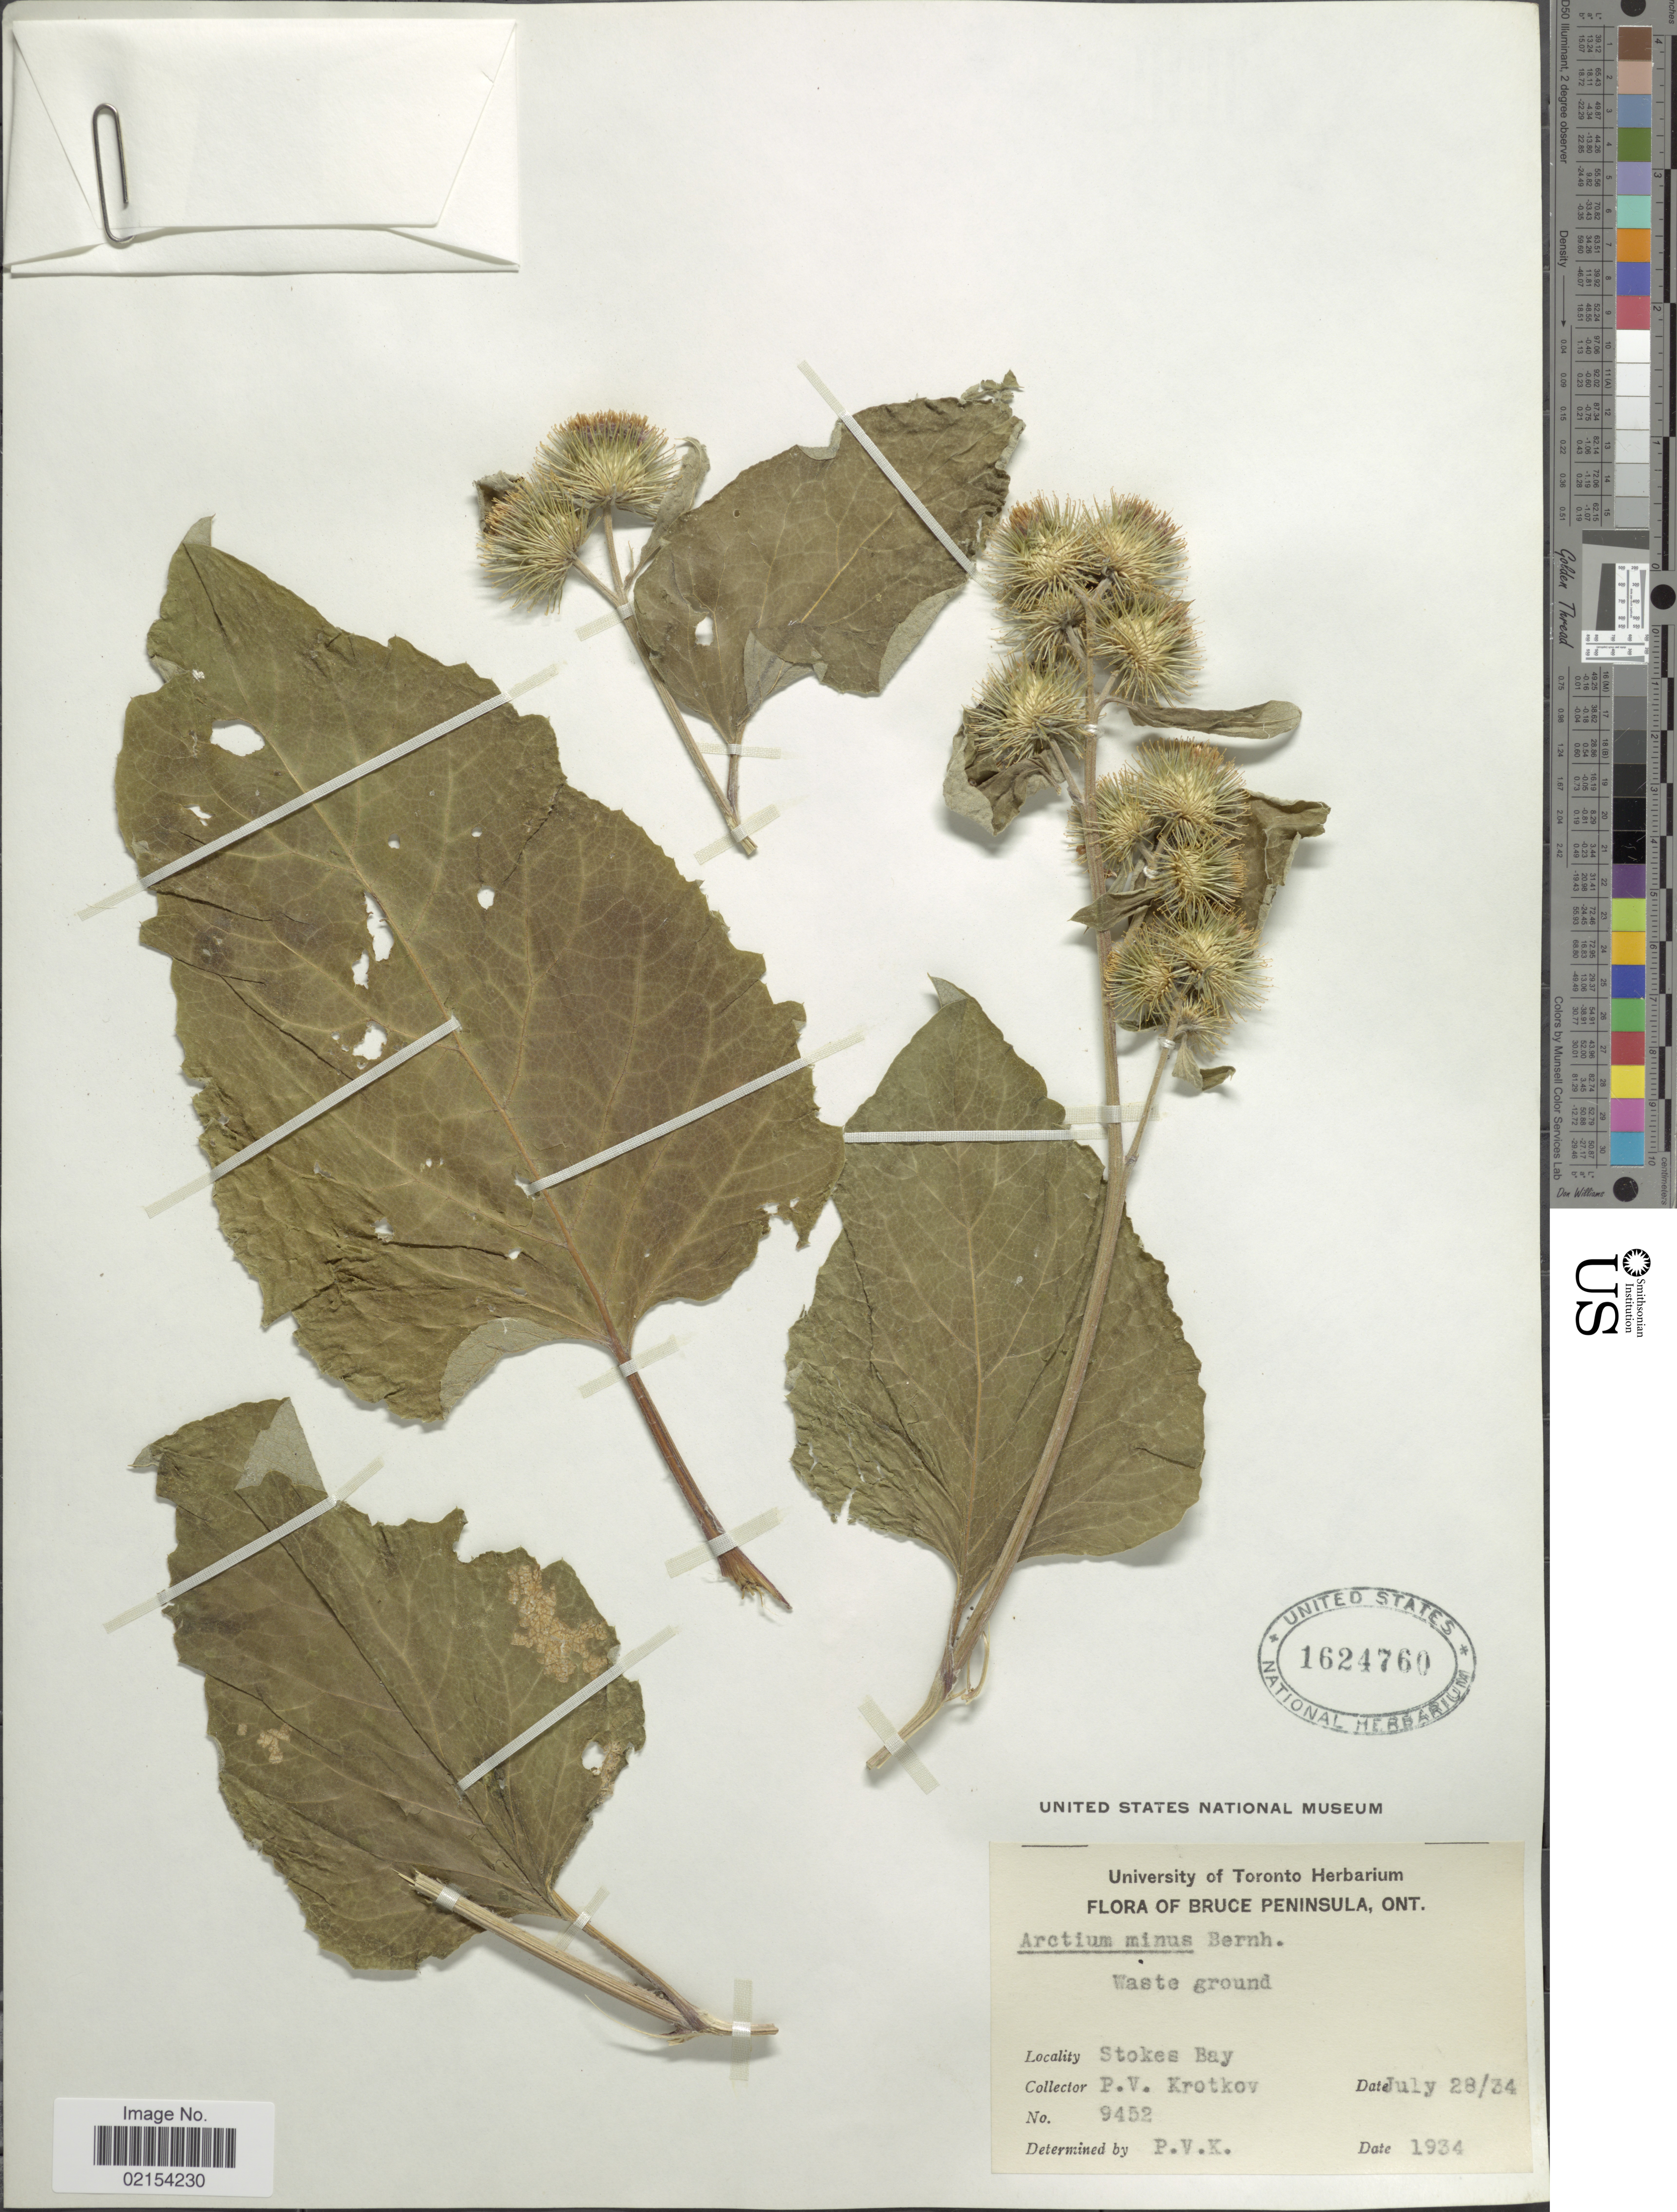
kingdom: Plantae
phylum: Tracheophyta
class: Magnoliopsida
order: Asterales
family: Asteraceae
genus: Arctium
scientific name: Arctium minus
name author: (Hill) Bernh.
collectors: P. V. Krotkov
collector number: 9452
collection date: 1934-07-28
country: Canada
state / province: Ontario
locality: Bruce Peninsula. Stokes Bay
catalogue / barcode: US 1624760